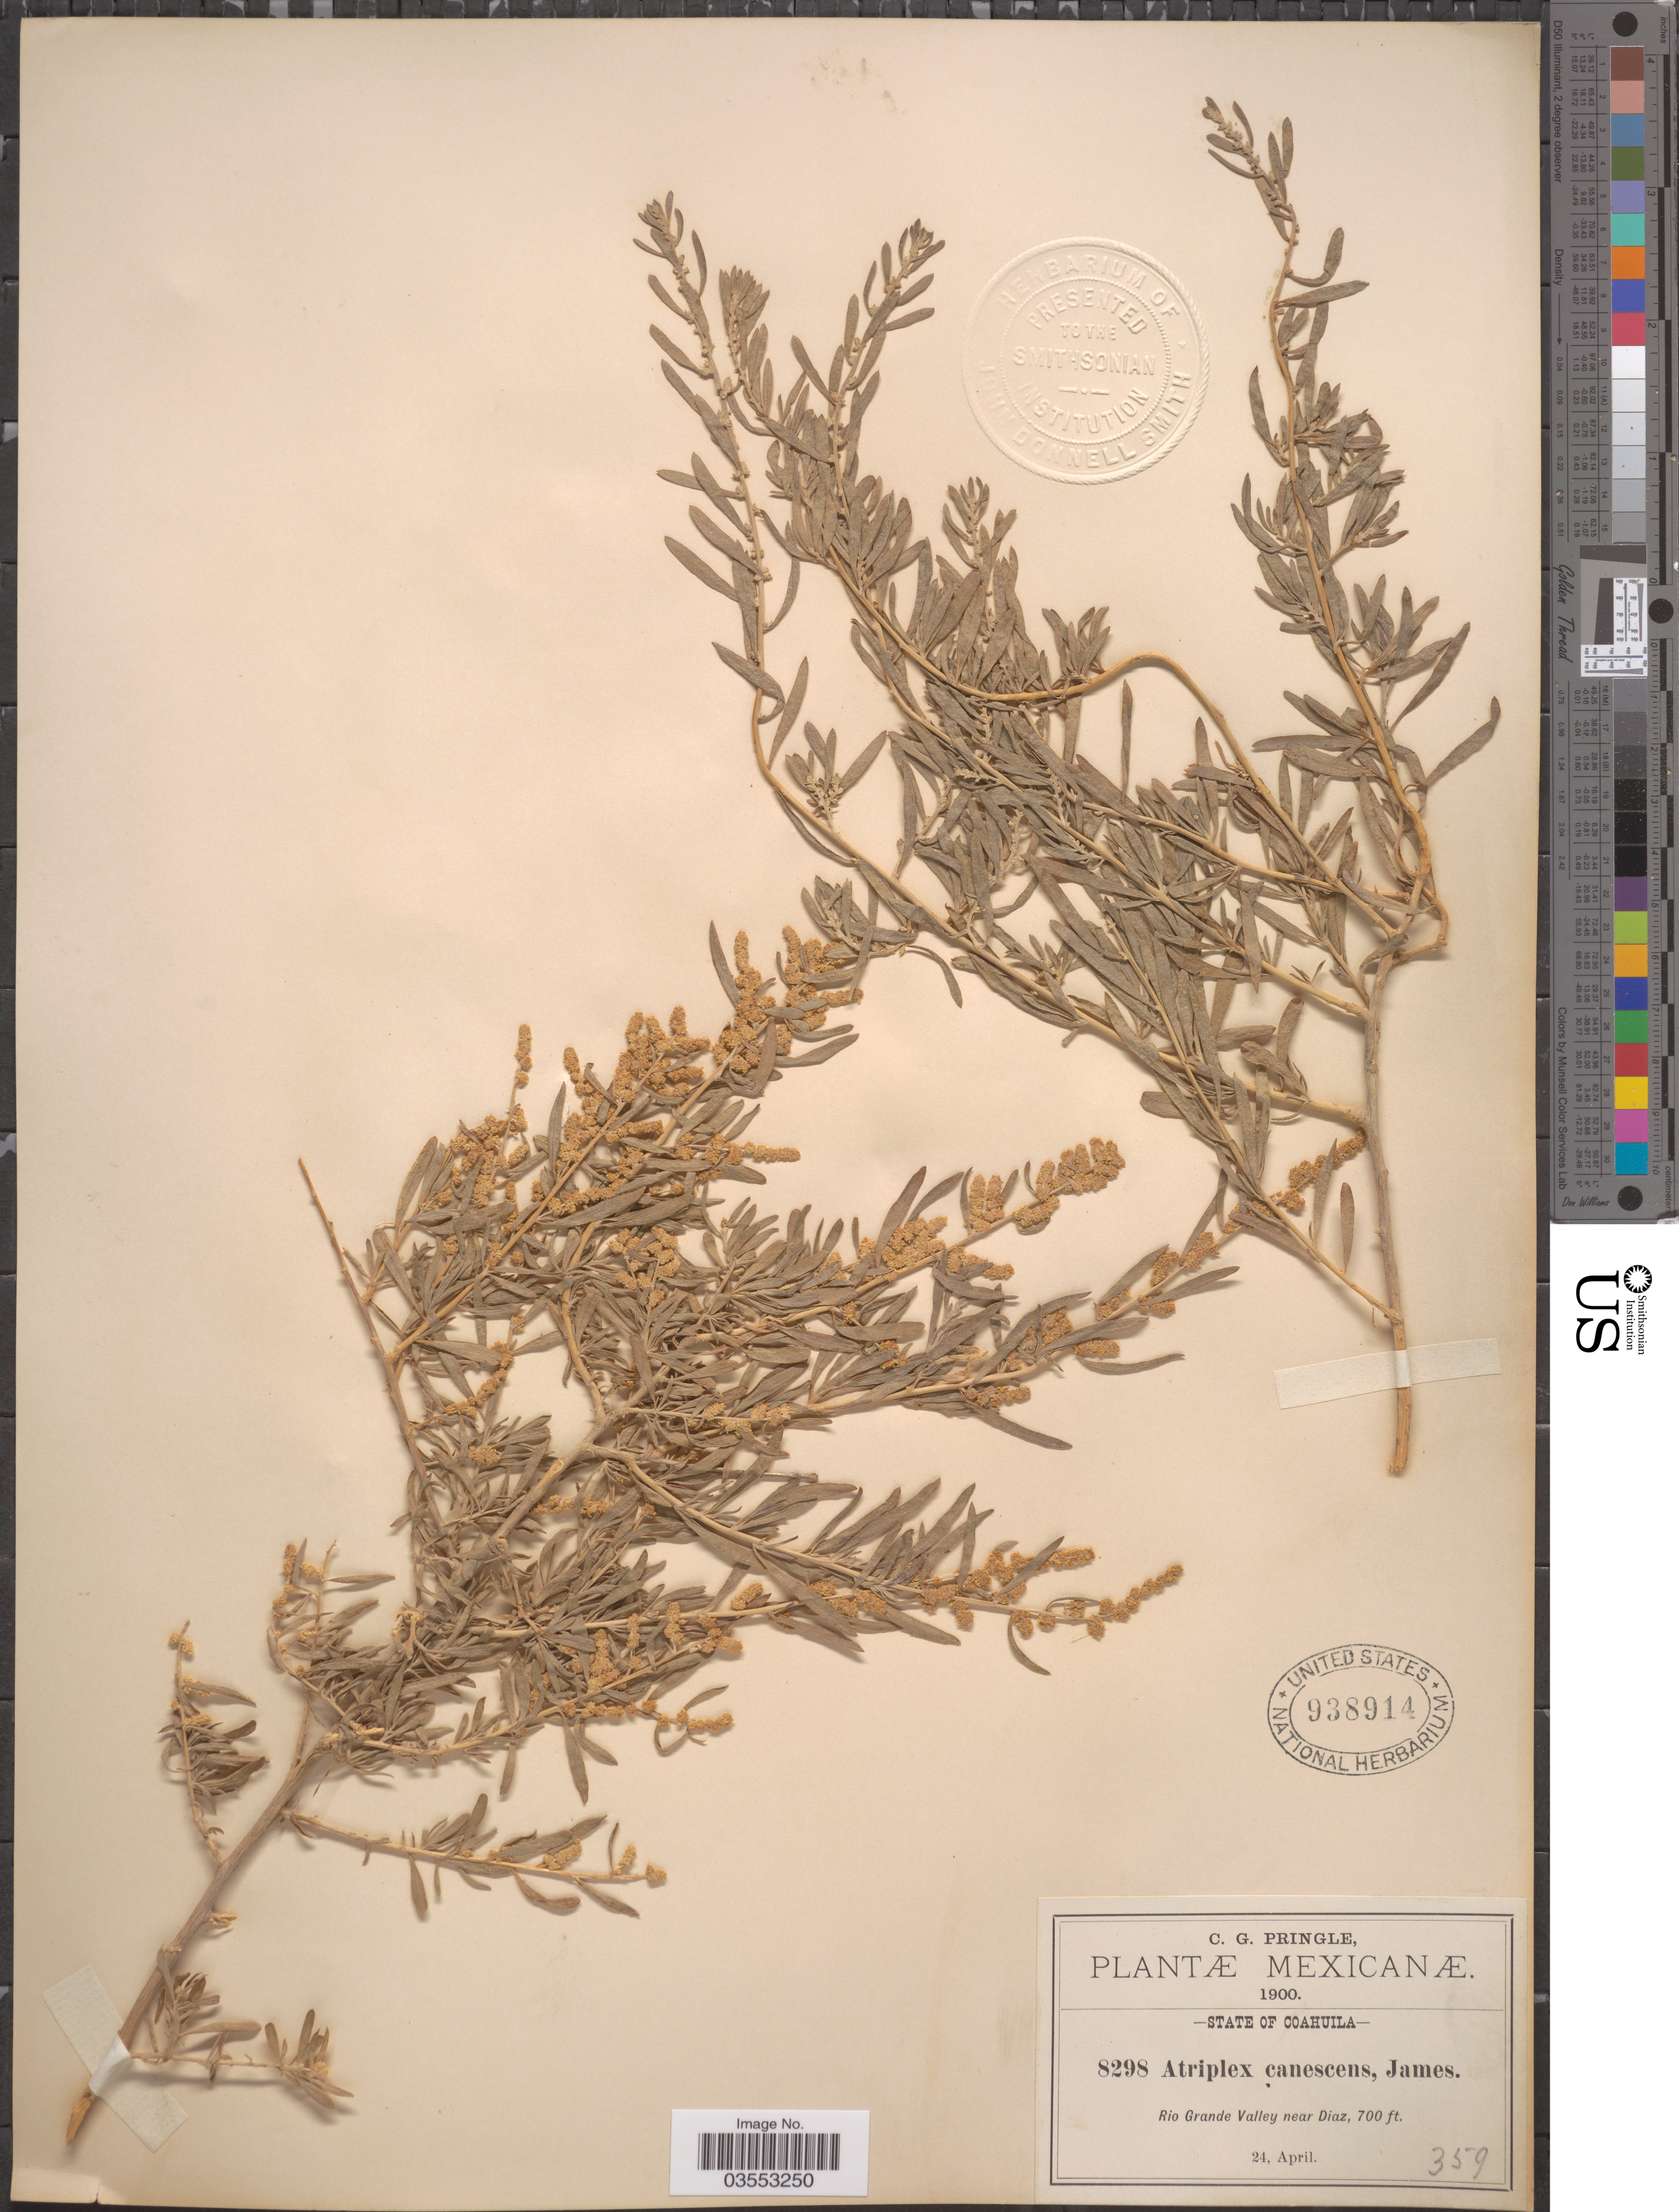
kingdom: Plantae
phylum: Tracheophyta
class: Magnoliopsida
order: Caryophyllales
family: Amaranthaceae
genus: Atriplex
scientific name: Atriplex canescens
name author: (Pursh) Nutt.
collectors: C. G. Pringle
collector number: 8298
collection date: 1900-04-24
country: Mexico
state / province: Coahuila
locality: Rio Grande Valley near Diaz.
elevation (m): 213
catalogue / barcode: US 938914